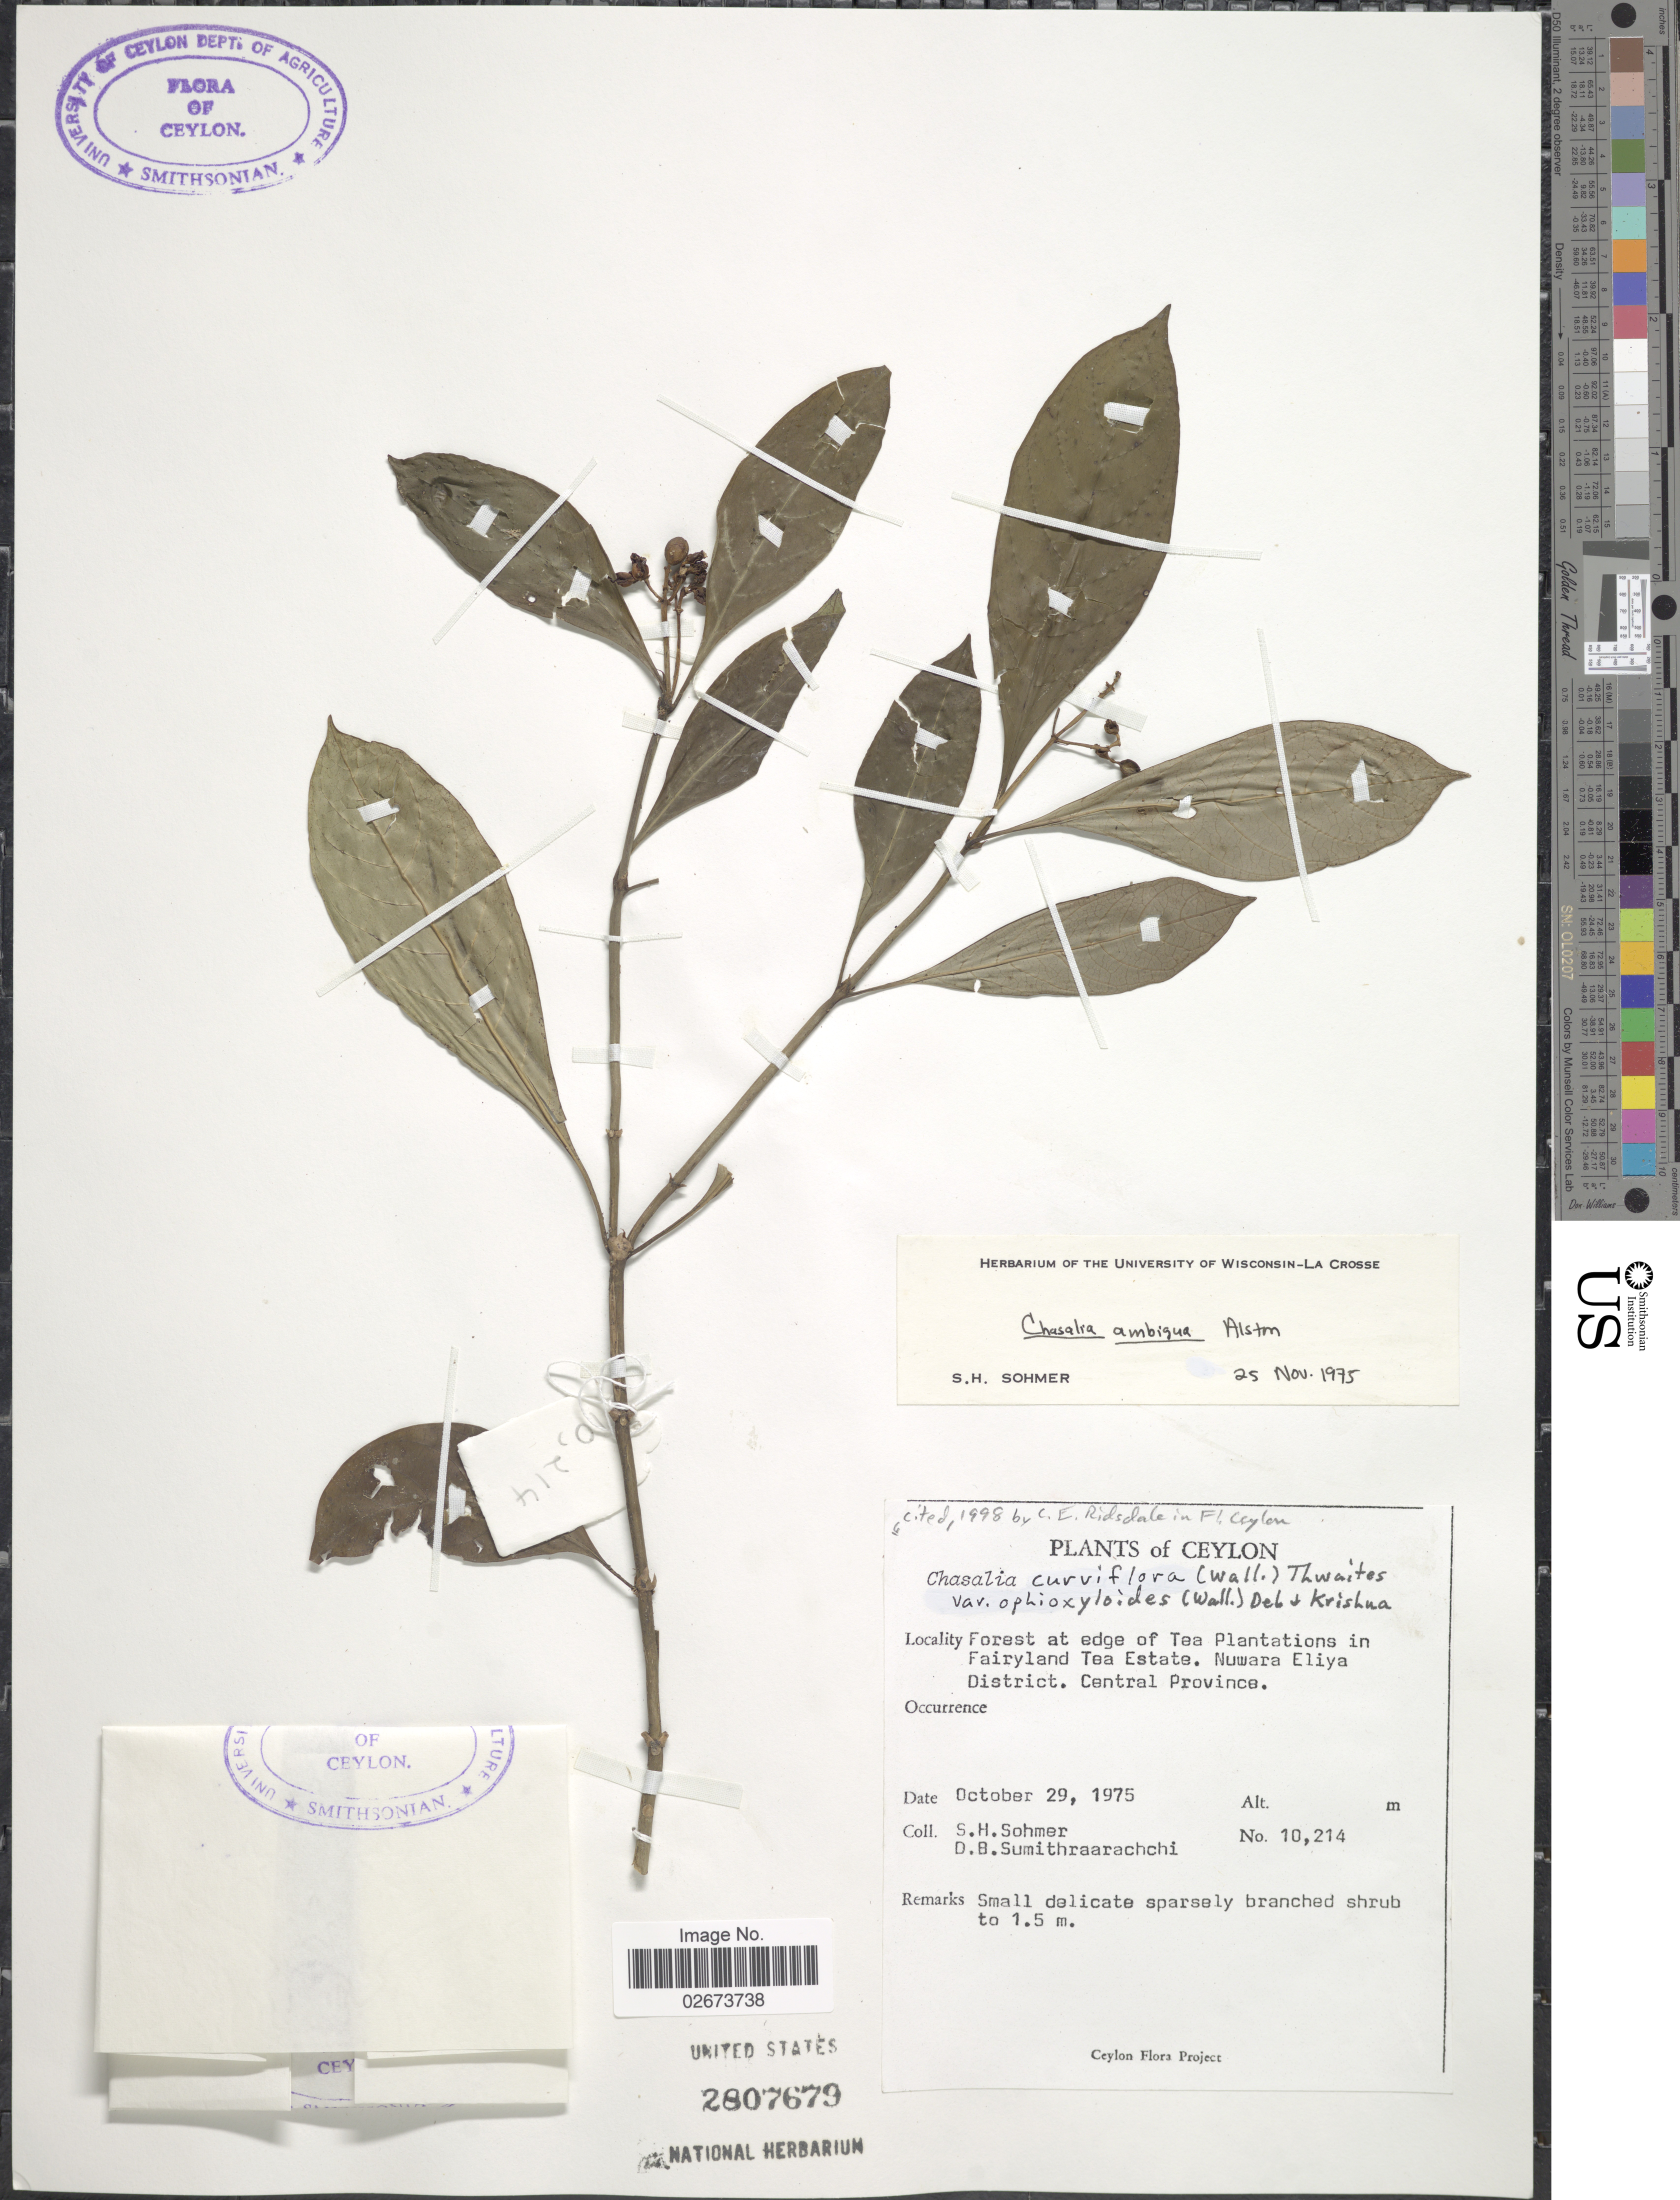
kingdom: Plantae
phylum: Tracheophyta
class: Magnoliopsida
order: Gentianales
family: Rubiaceae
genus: Chassalia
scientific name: Chassalia curviflora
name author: (Wall.) Thwaites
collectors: S. H. Sohmer & D. B. Sumithraarachchi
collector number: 10214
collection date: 1975-10-29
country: Sri Lanka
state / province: Central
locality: Ceylon, Forest at edge of Tea Plantations in Fairyland Tea Estate, Nuwara Eliya District.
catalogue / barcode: US 2807679